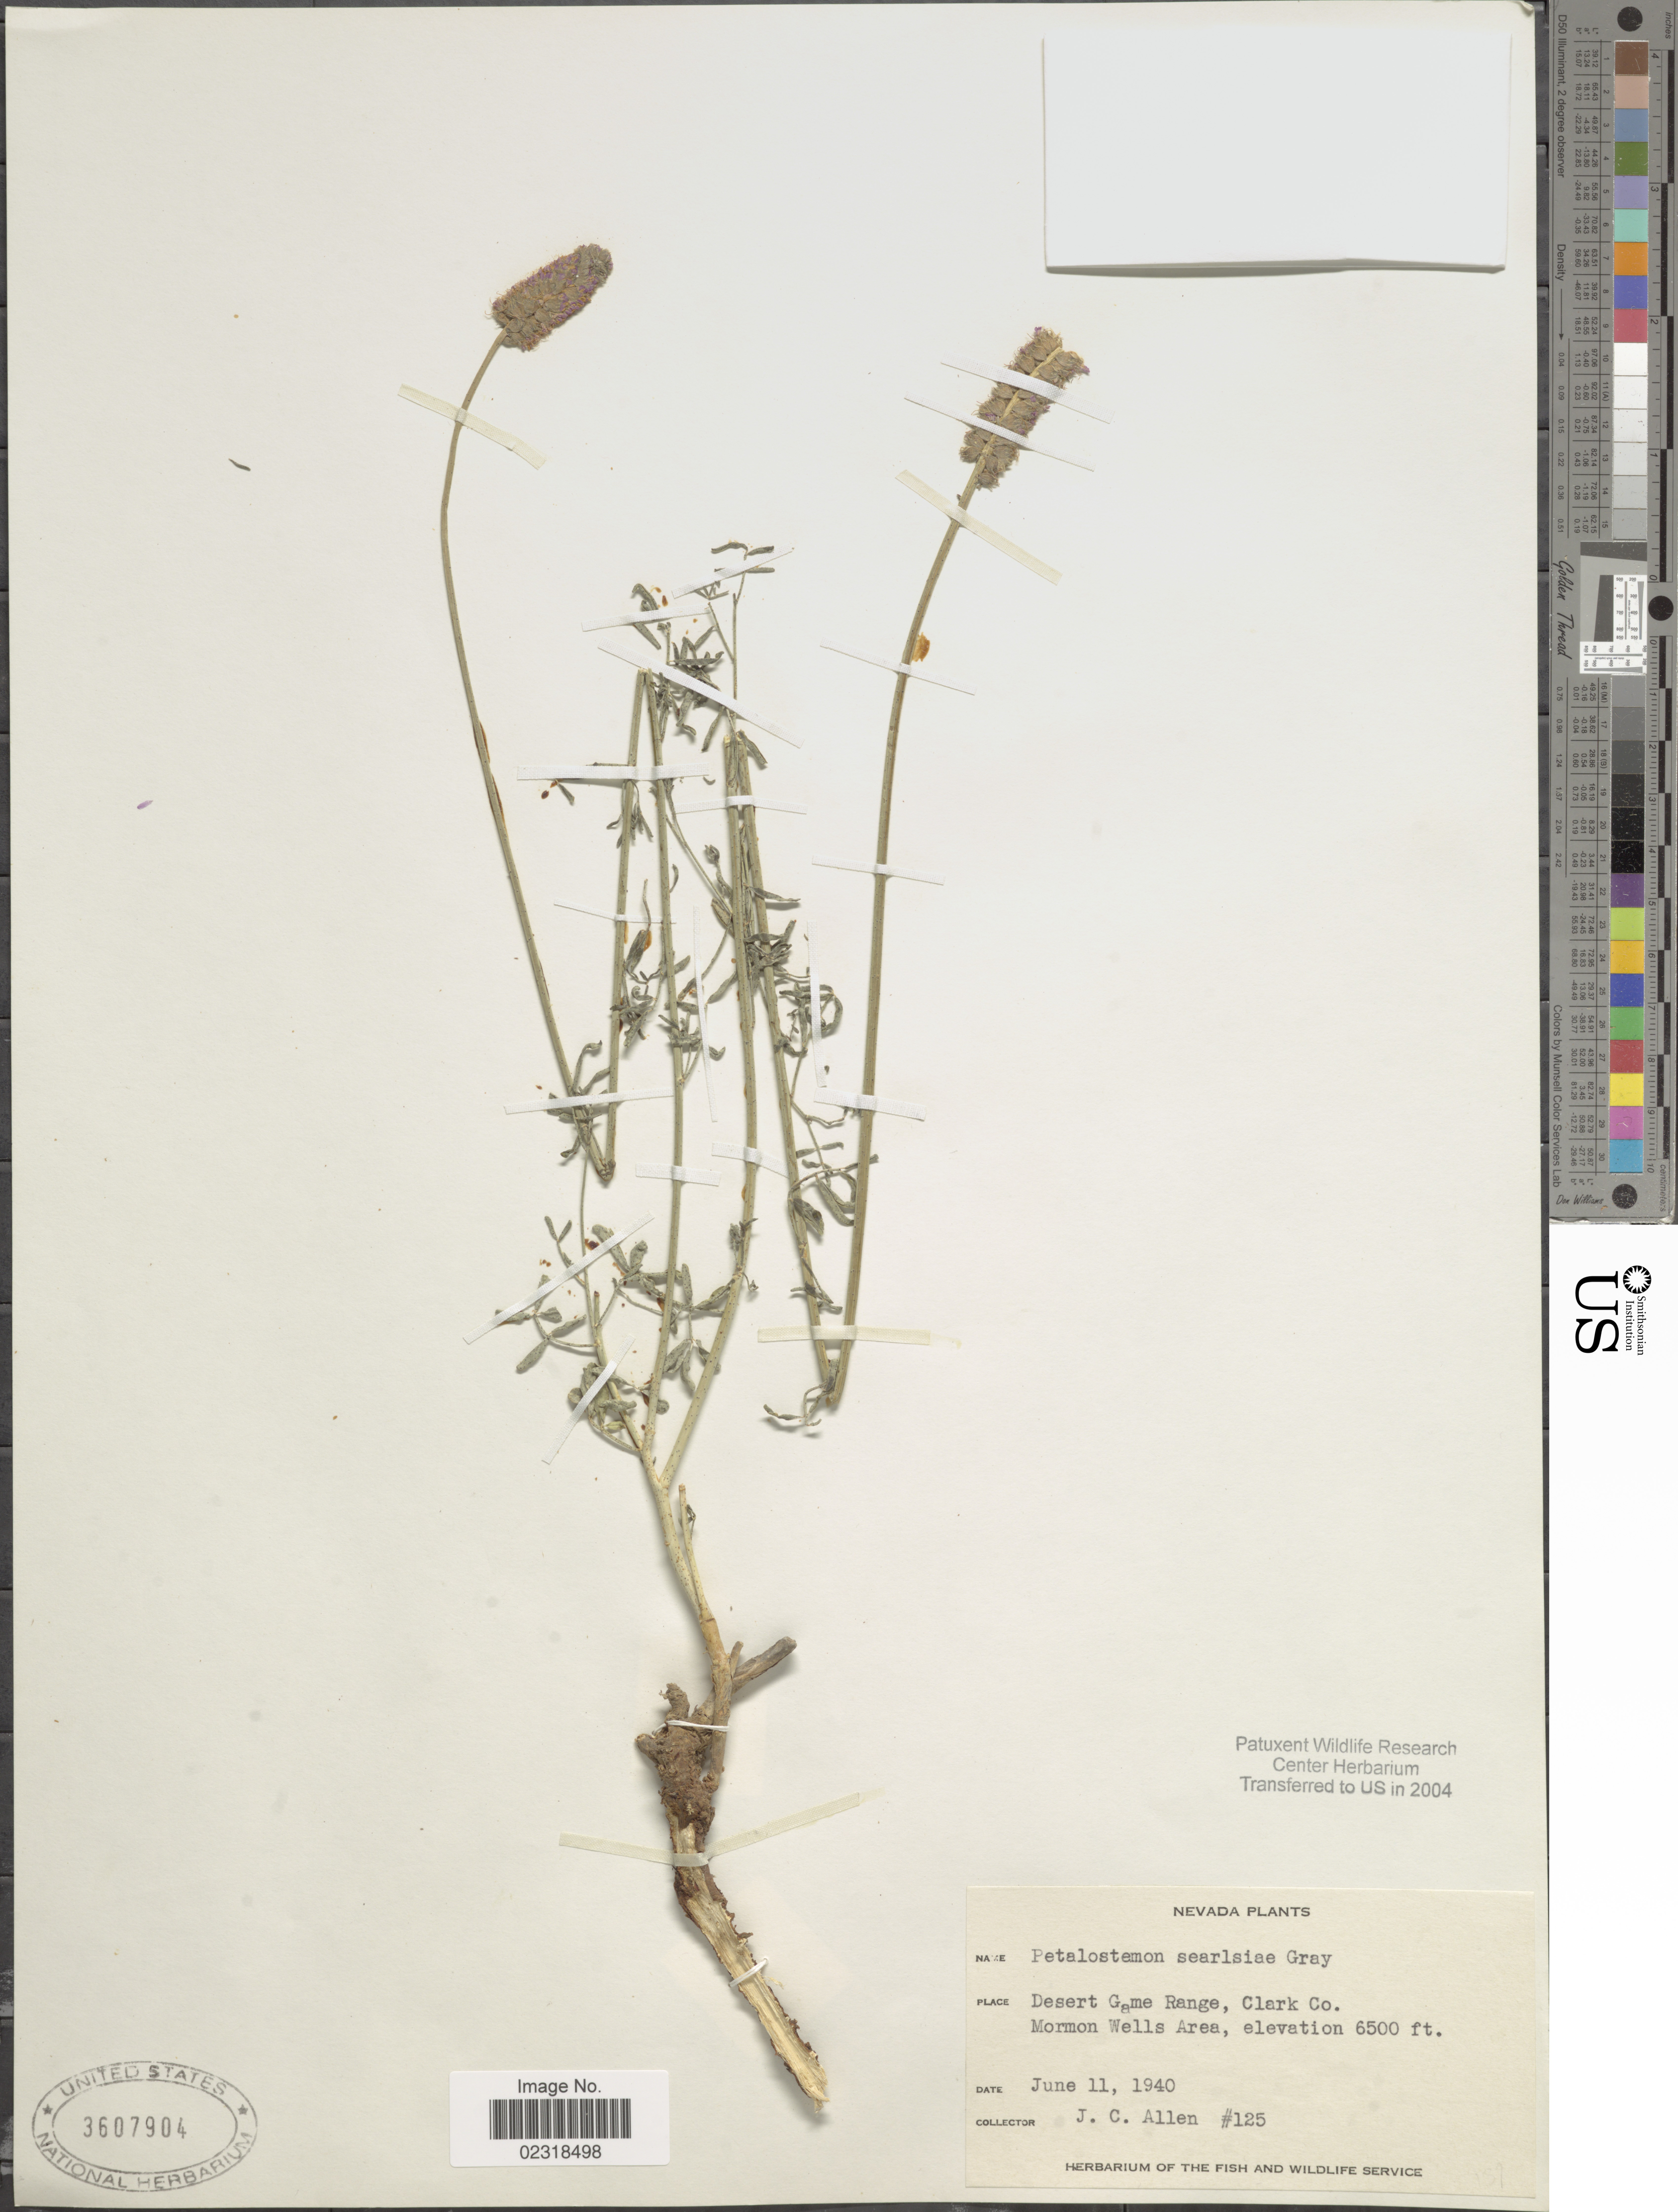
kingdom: Plantae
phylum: Tracheophyta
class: Magnoliopsida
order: Fabales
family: Fabaceae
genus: Dalea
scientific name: Dalea searlsiae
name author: (A. Gray) Barneby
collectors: J. C. Allen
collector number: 125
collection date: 1940-06-11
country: United States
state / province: Nevada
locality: Desert Game Range, Clark Co., Mormon Wells Area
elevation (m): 1981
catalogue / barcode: US 3607904